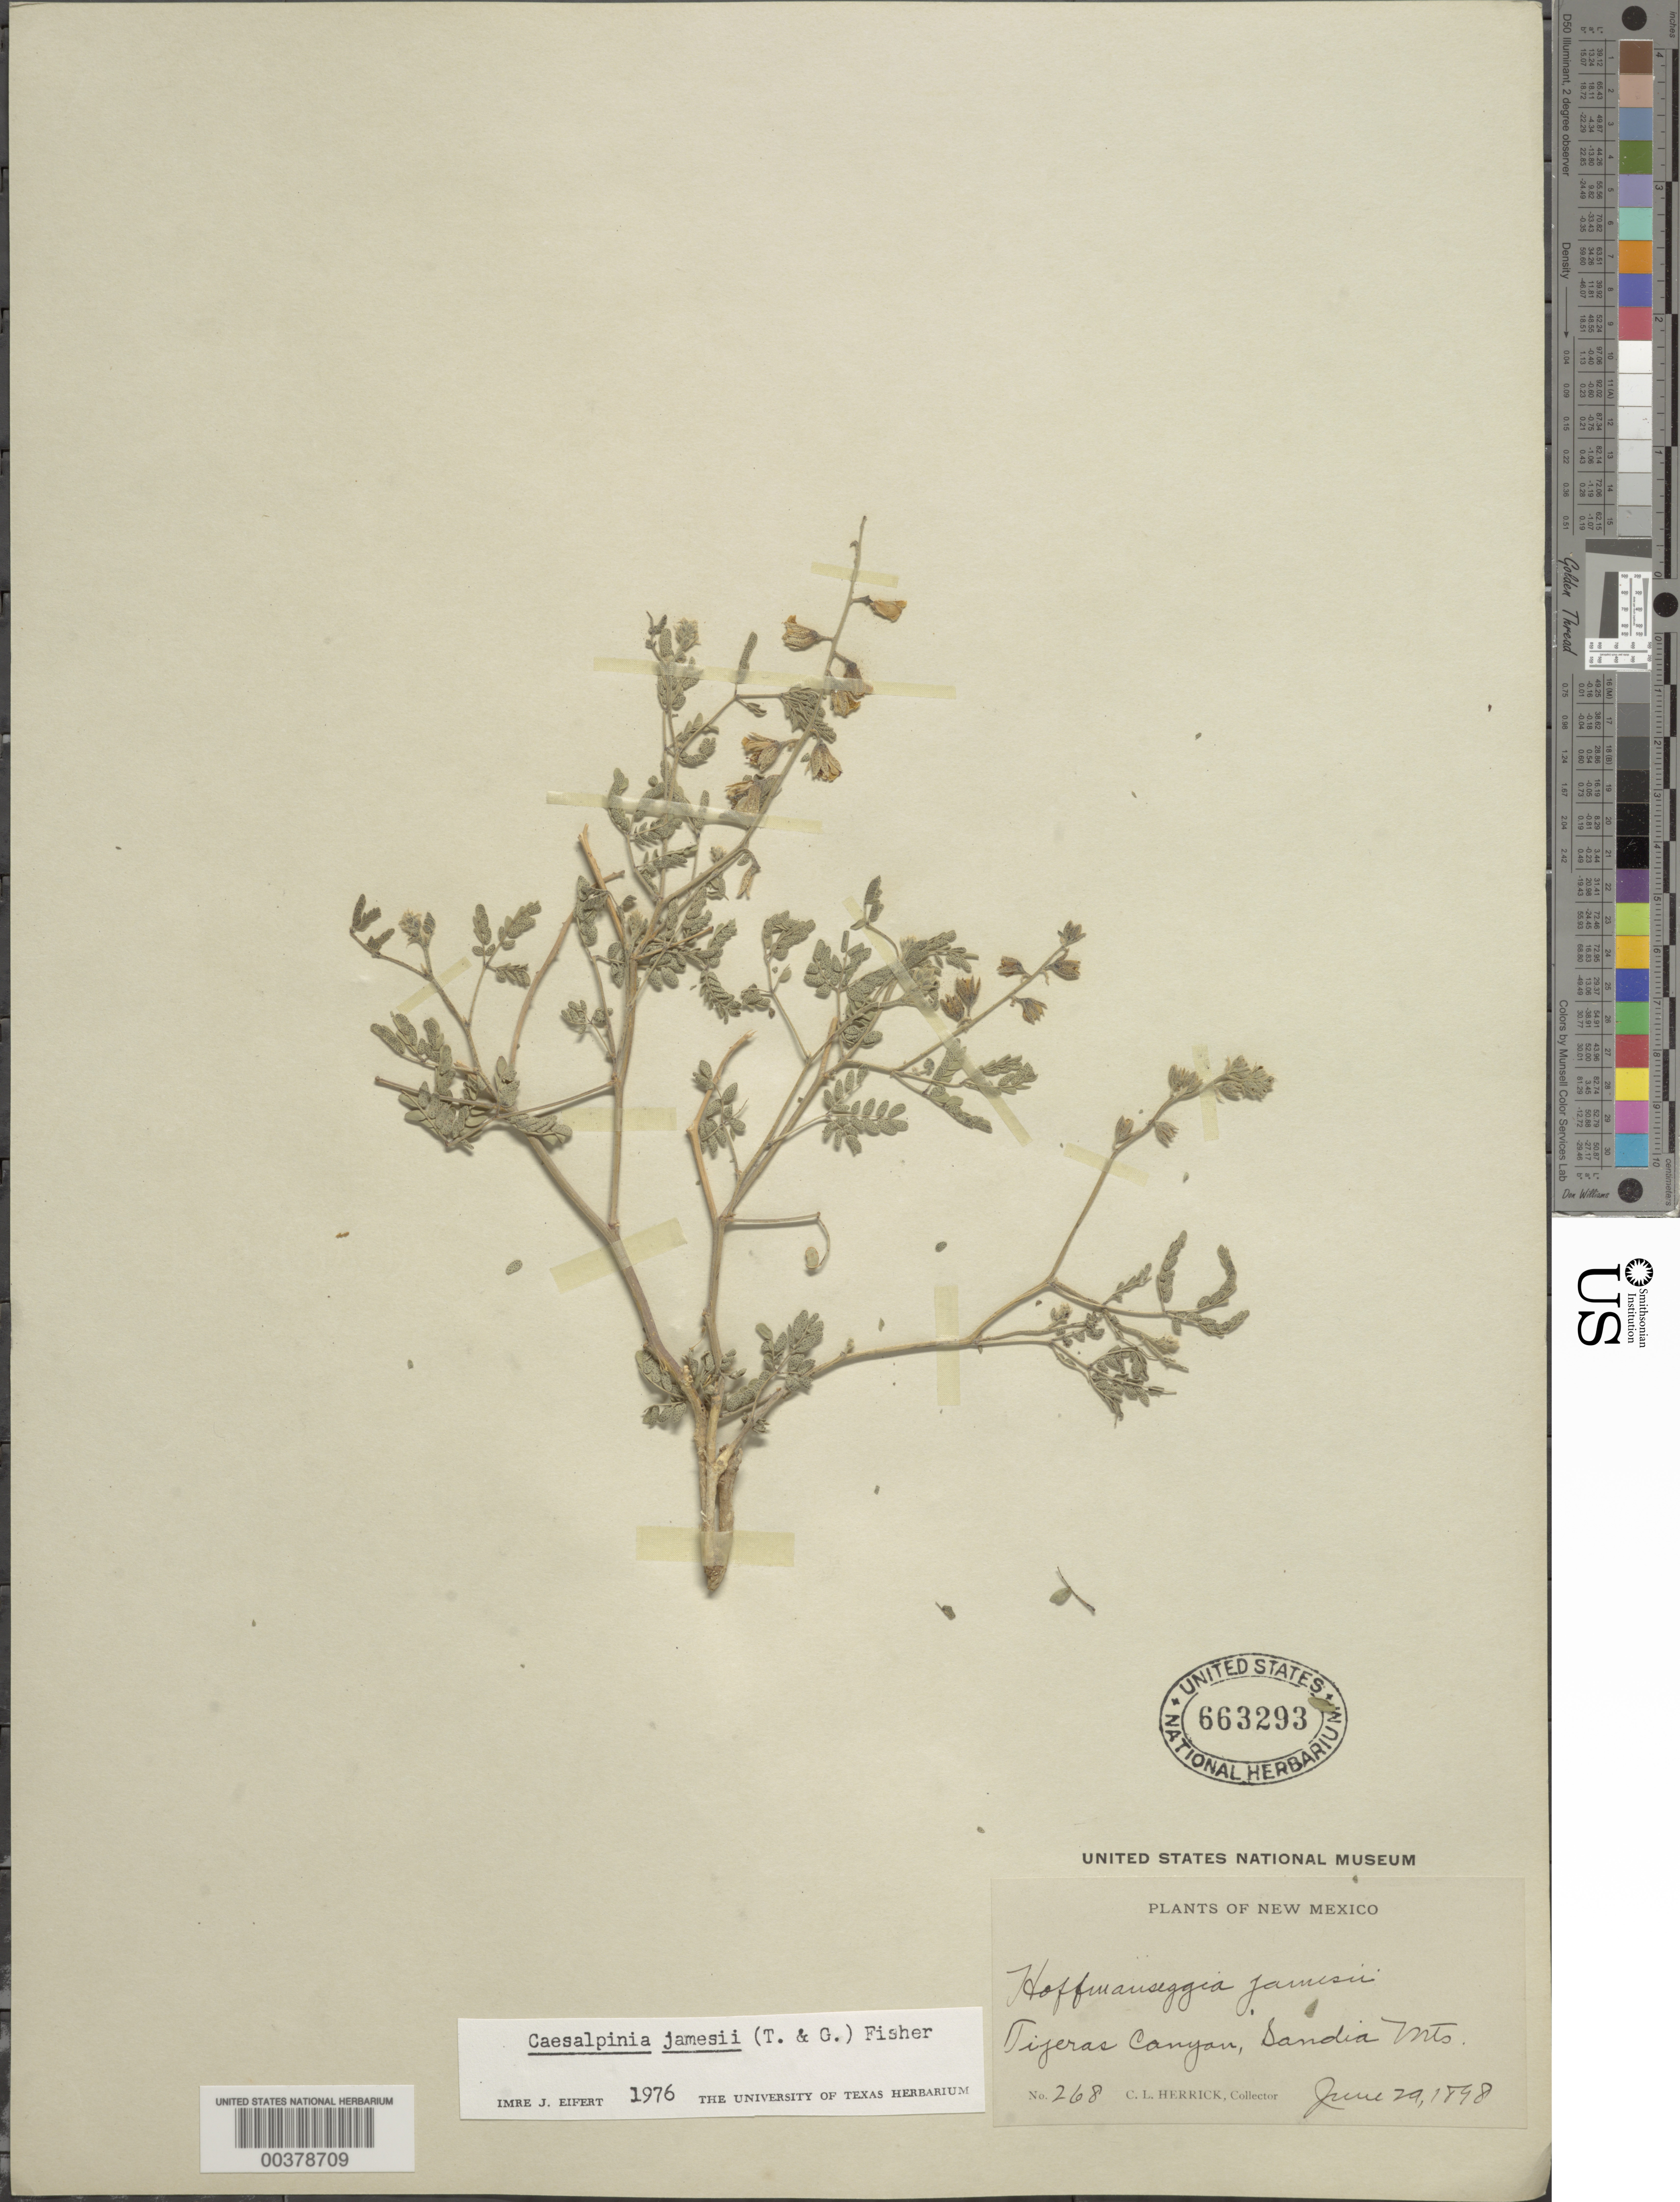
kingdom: Plantae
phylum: Tracheophyta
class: Magnoliopsida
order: Fabales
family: Fabaceae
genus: Pomaria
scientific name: Pomaria jamesii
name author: (Torr. & A. Gray) Walp.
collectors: C. Herrick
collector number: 268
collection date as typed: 29 Jun 1898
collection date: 1898-06-29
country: United States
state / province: New Mexico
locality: Tijeras canyon, sandia mts.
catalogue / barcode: US 663293